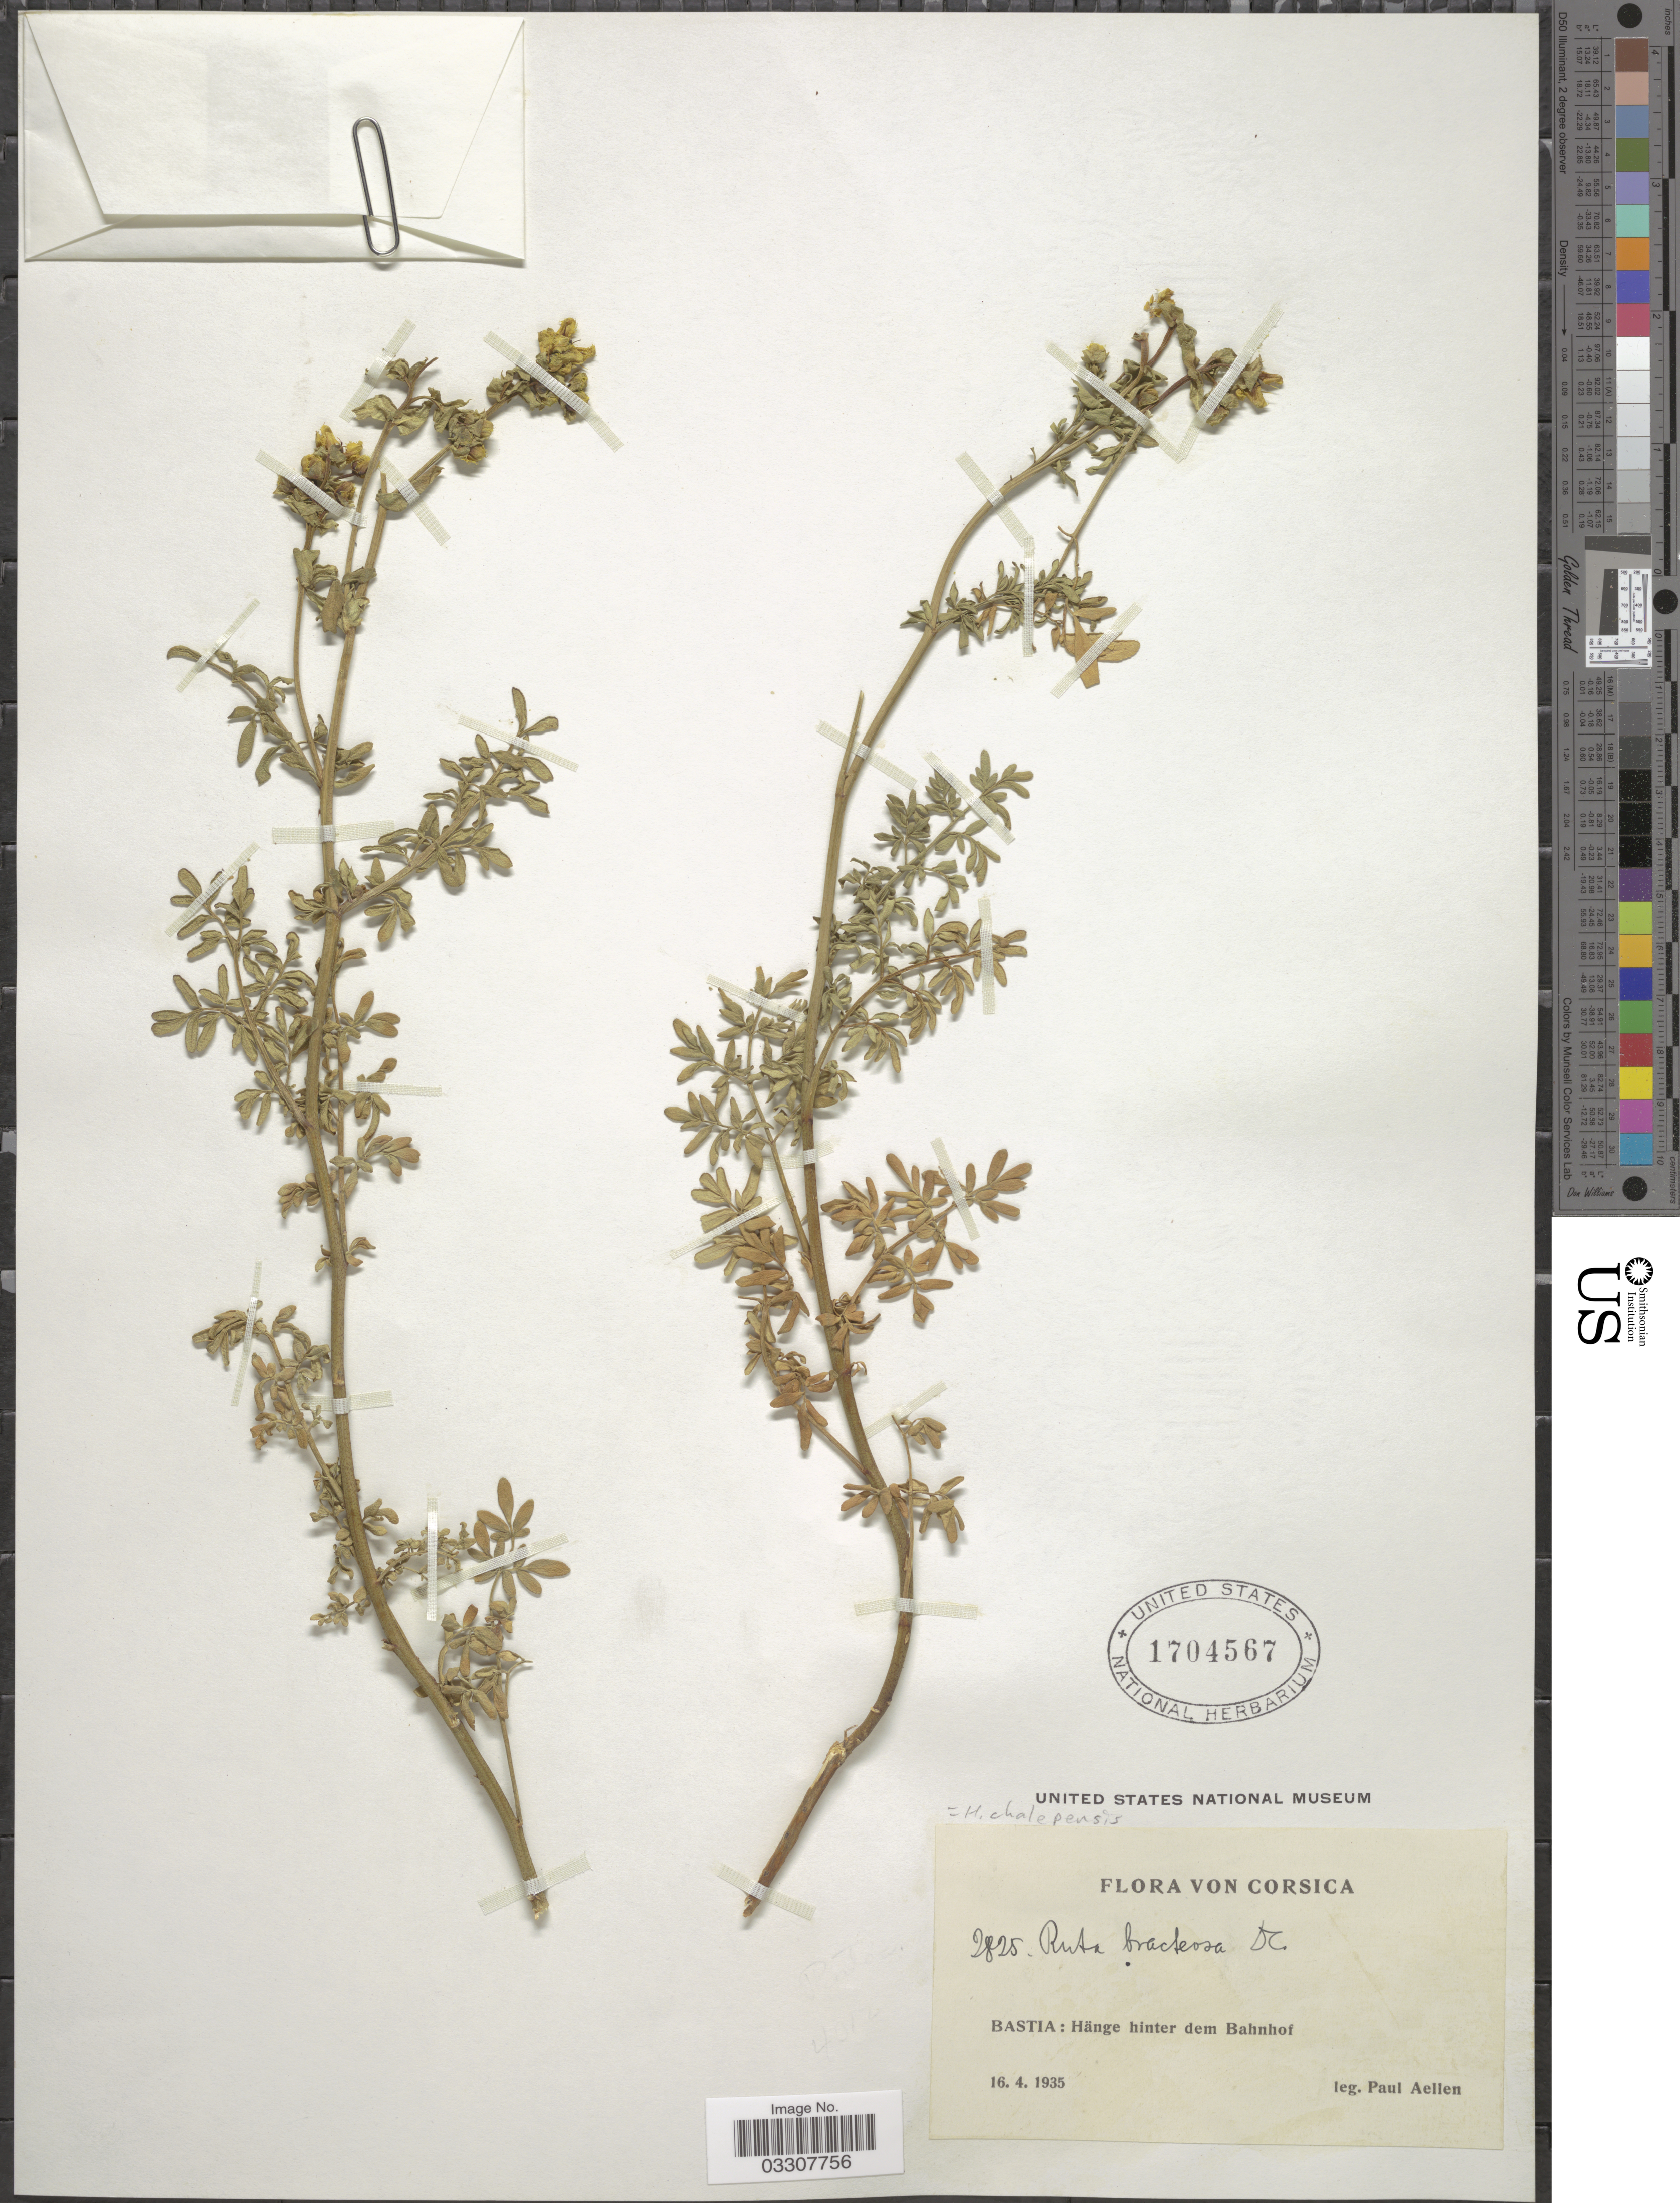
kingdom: Plantae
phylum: Tracheophyta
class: Magnoliopsida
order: Sapindales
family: Rutaceae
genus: Ruta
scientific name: Ruta chalepensis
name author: L.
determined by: Strong, Mark T., (BOT), Smithsonian Institution - National Museum of Natural History (UNITED STATES)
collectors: P. Aellen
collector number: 2825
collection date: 1935-04-16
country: France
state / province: Corsica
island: Corse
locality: Bastia: Hänge hinter dem Bahnhof.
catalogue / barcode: US 1704567